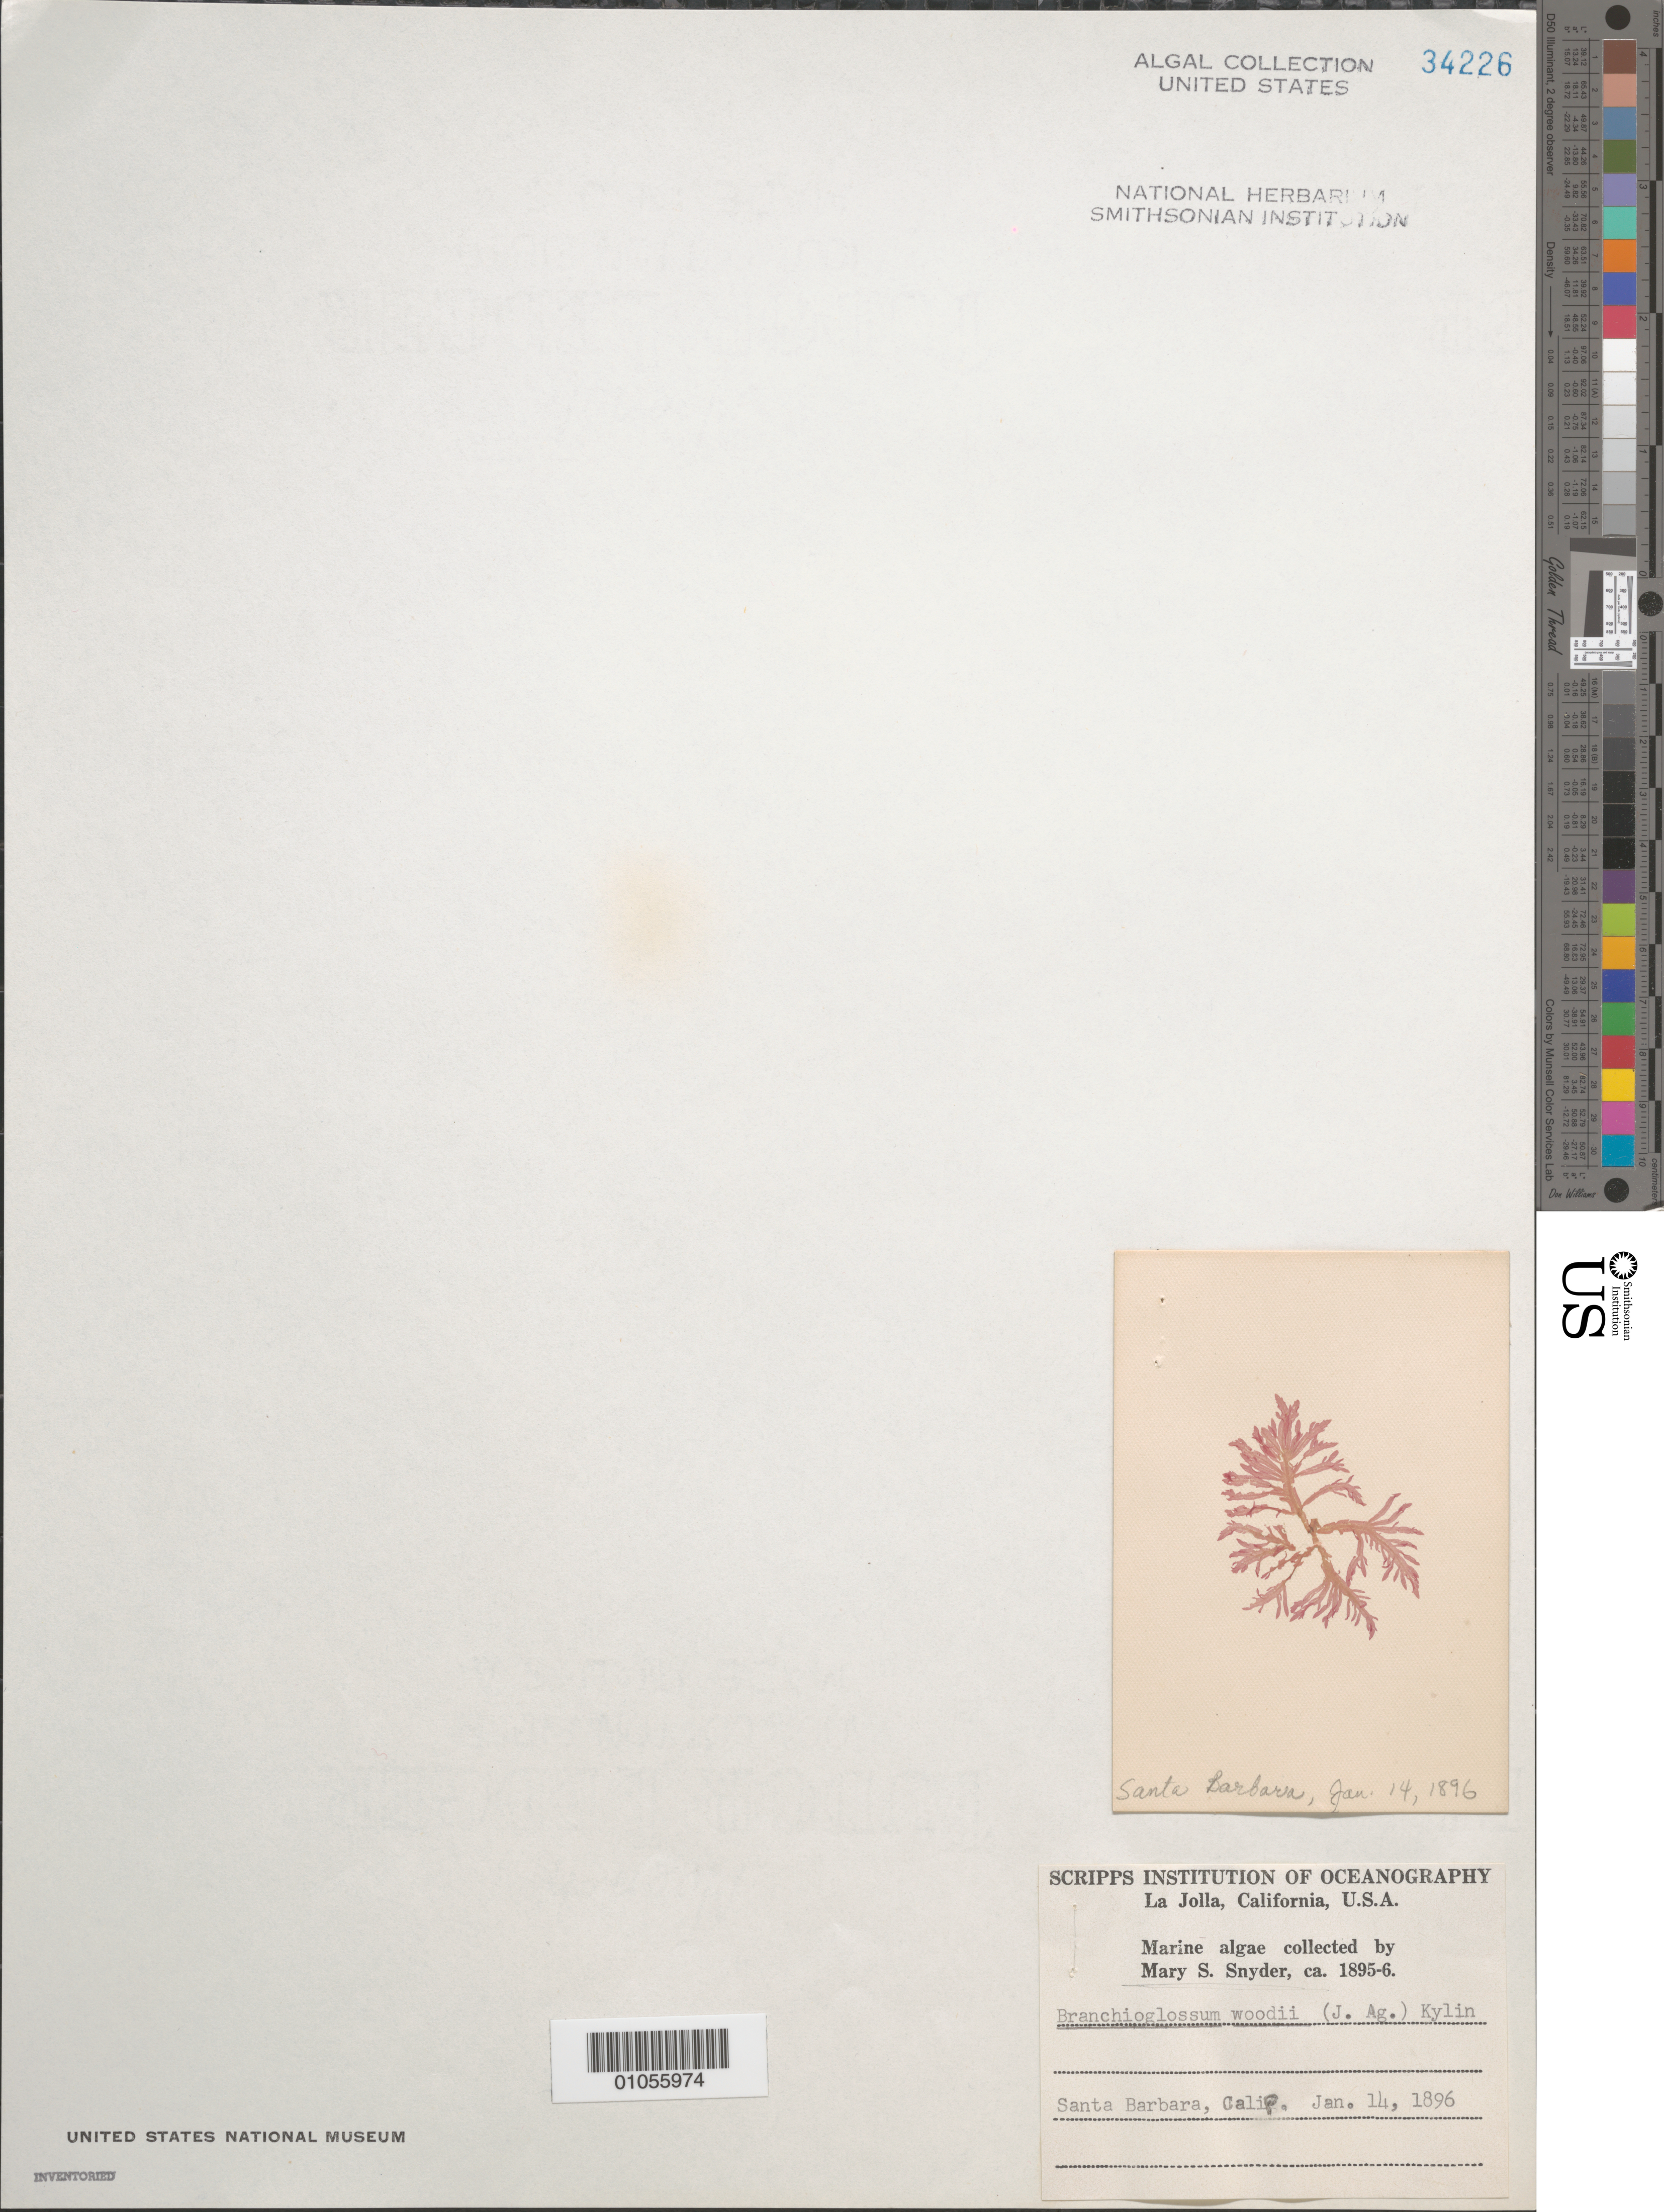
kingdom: Plantae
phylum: Rhodophyta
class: Florideophyceae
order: Ceramiales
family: Delesseriaceae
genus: Branchioglossum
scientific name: Branchioglossum bipinnatifidum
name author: (Mont.) M.J. Wynne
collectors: M. Snyder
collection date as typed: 14 Jan 1896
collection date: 1896-01-14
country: United States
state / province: California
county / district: Santa Barbara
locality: Santa Barbara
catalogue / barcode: US 34226